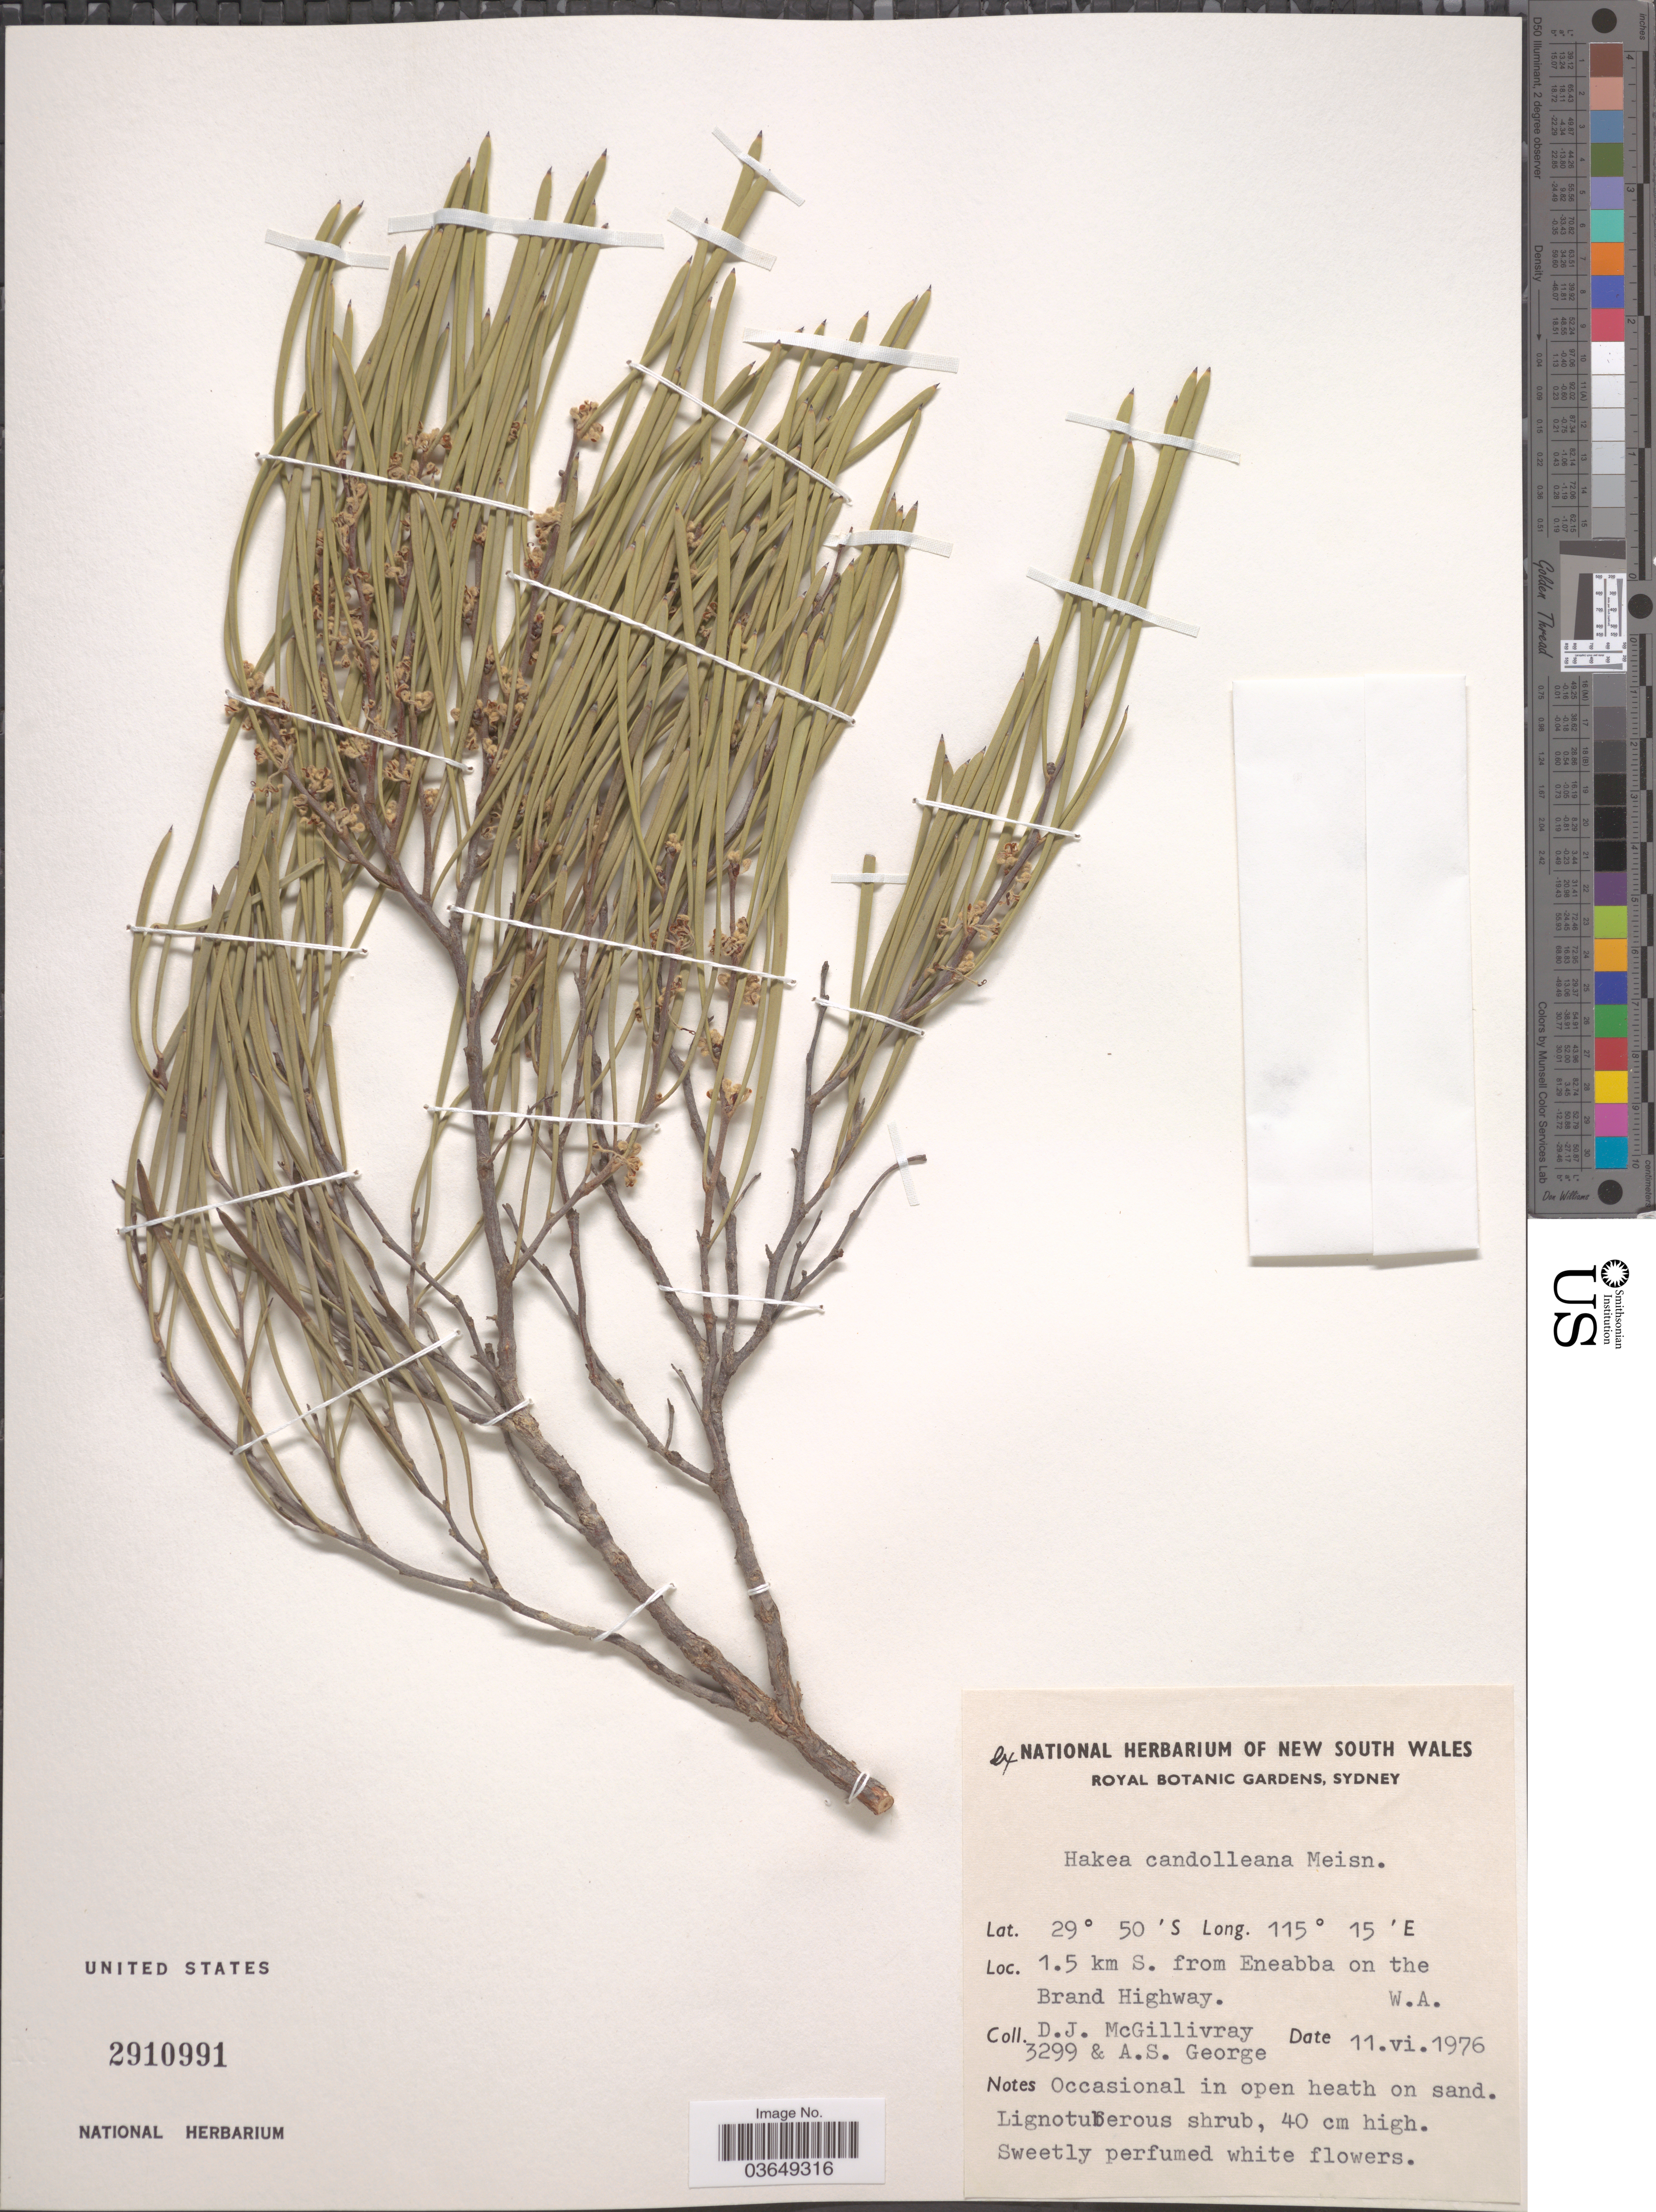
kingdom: Plantae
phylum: Tracheophyta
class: Magnoliopsida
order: Proteales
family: Proteaceae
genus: Hakea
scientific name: Hakea candolleana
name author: Meisn.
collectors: D. J. McGillivray & A. S. George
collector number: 3299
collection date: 1976-06-11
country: Australia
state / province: Western Australia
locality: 1.5 km S. from Eneabba on the Brand Highway.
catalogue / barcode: US 2910991